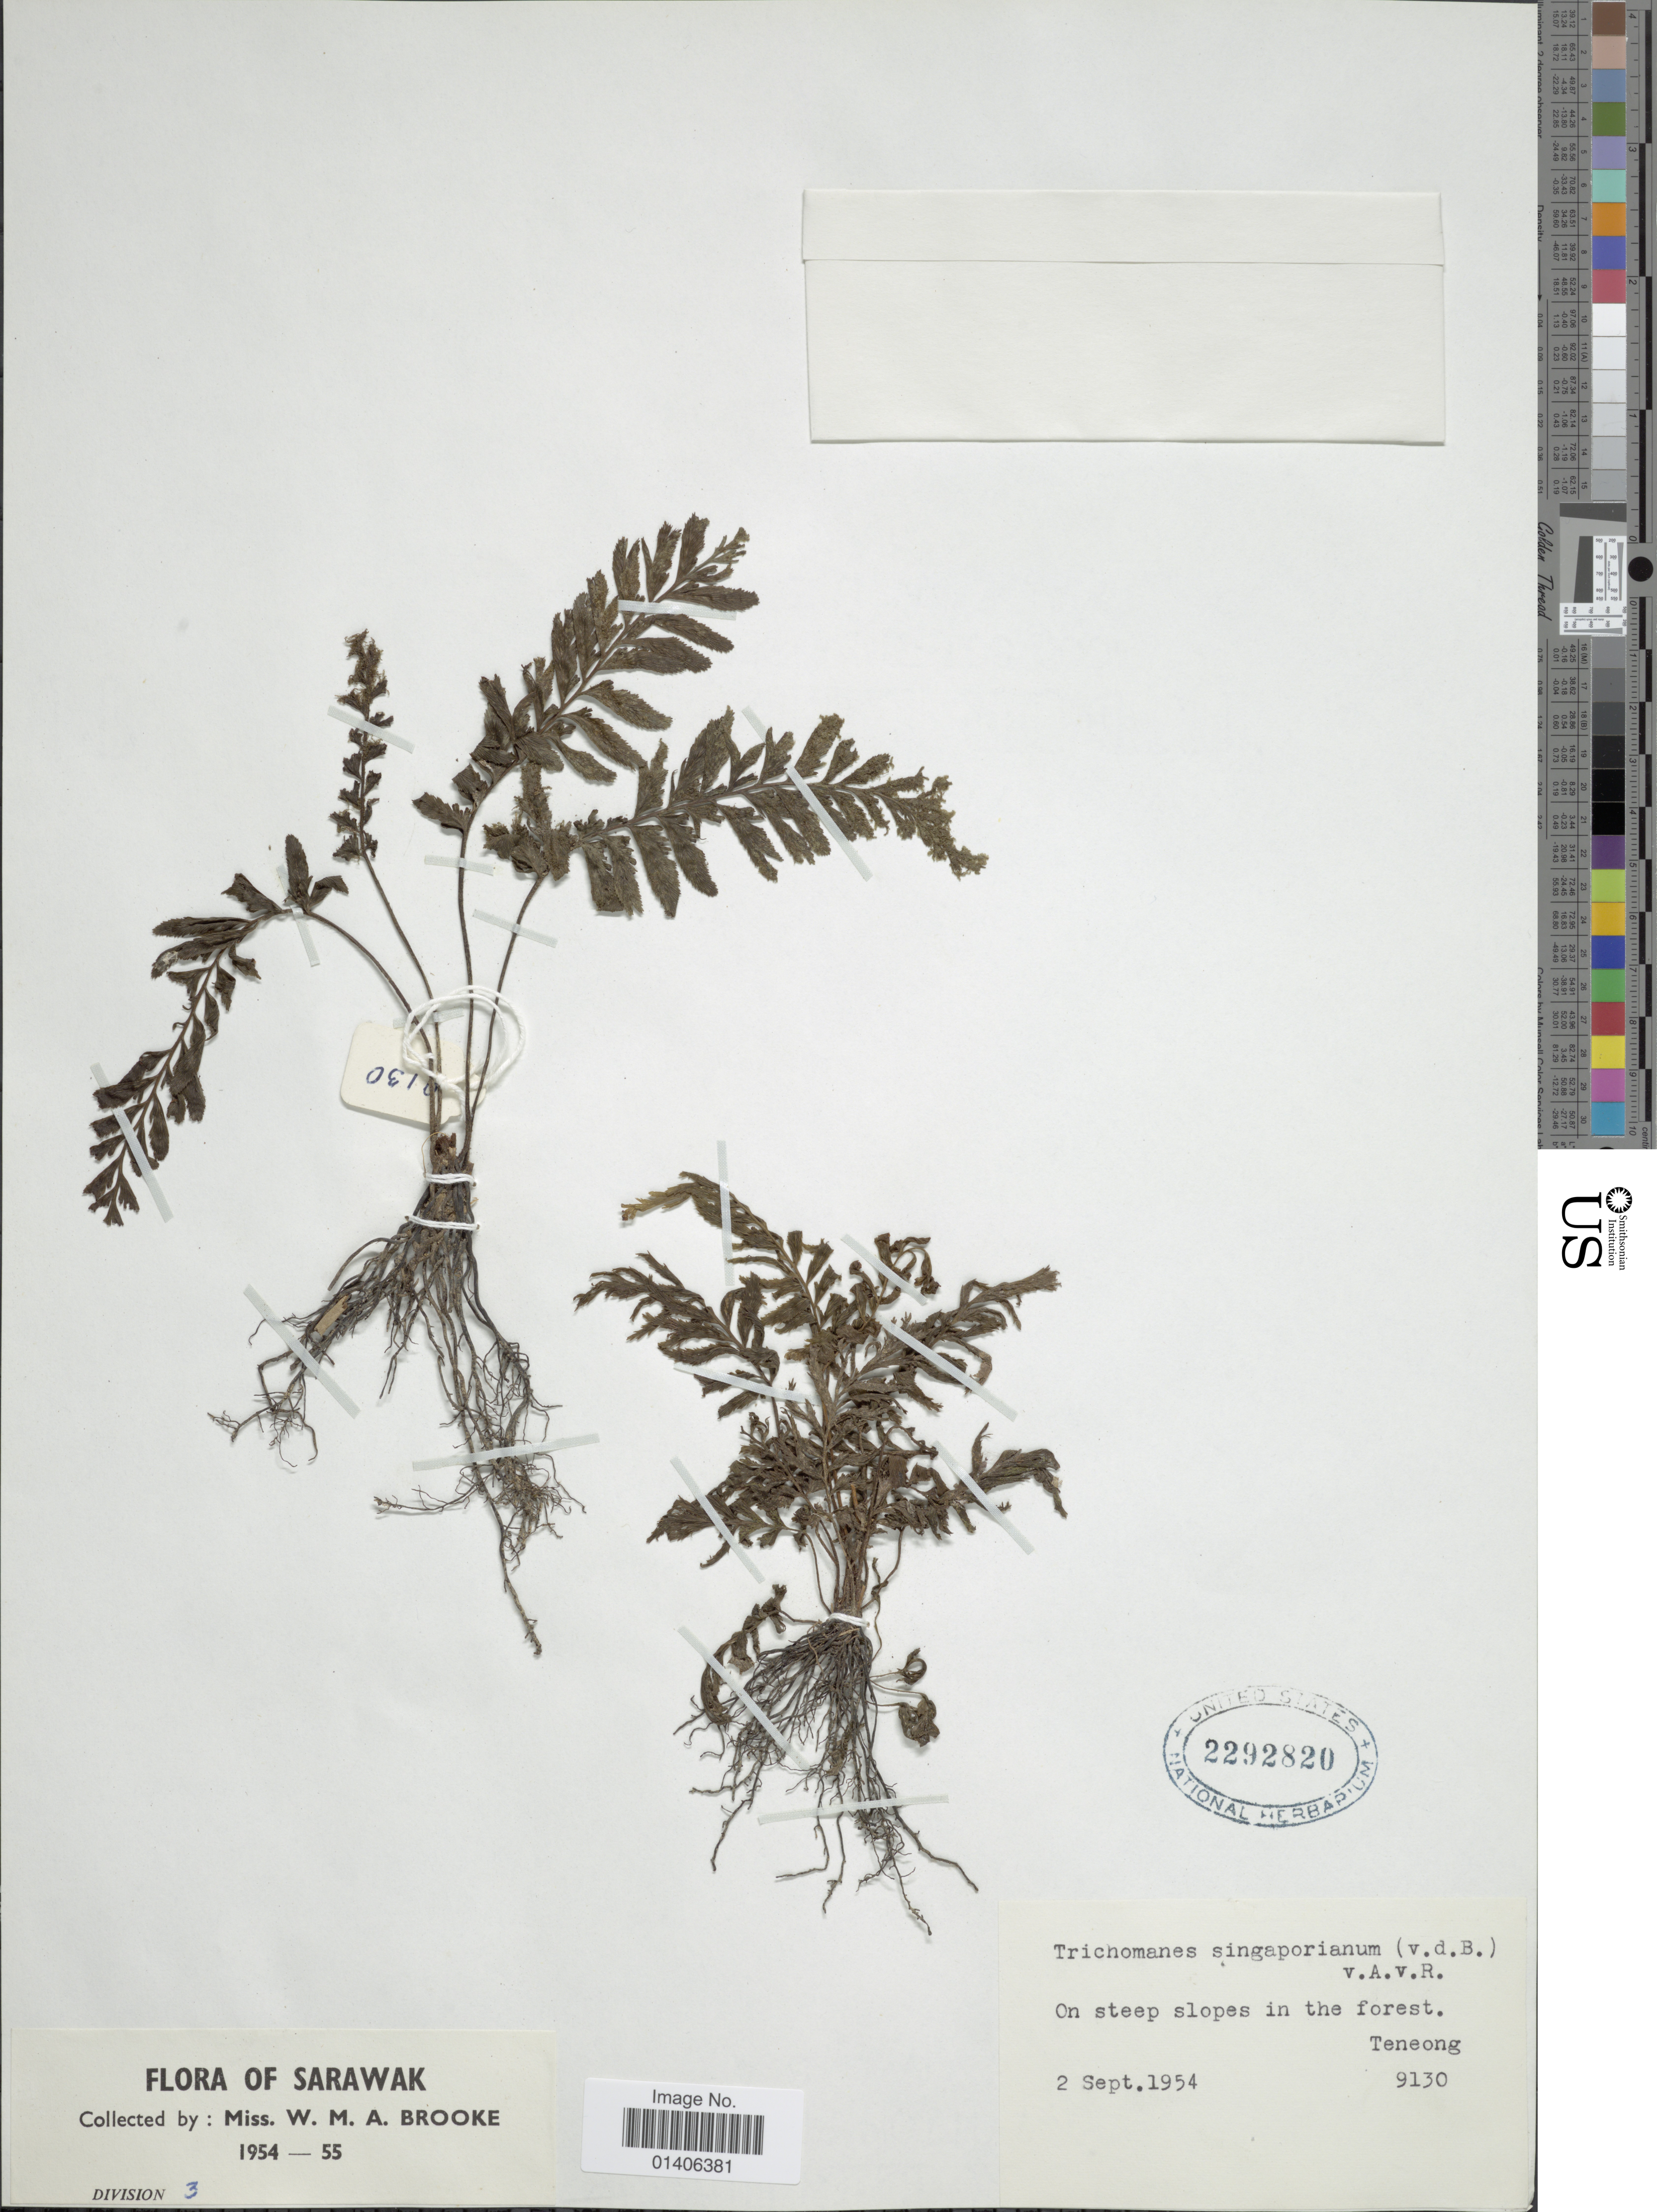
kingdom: Plantae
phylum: Tracheophyta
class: Polypodiopsida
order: Hymenophyllales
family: Hymenophyllaceae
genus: Cephalomanes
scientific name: Cephalomanes singaporianum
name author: Bosch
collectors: W. Brooke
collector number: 9130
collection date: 1954-09-02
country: Malaysia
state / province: Sarawak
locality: On steep slopes in the forest. Teneong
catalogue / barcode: US 2292820